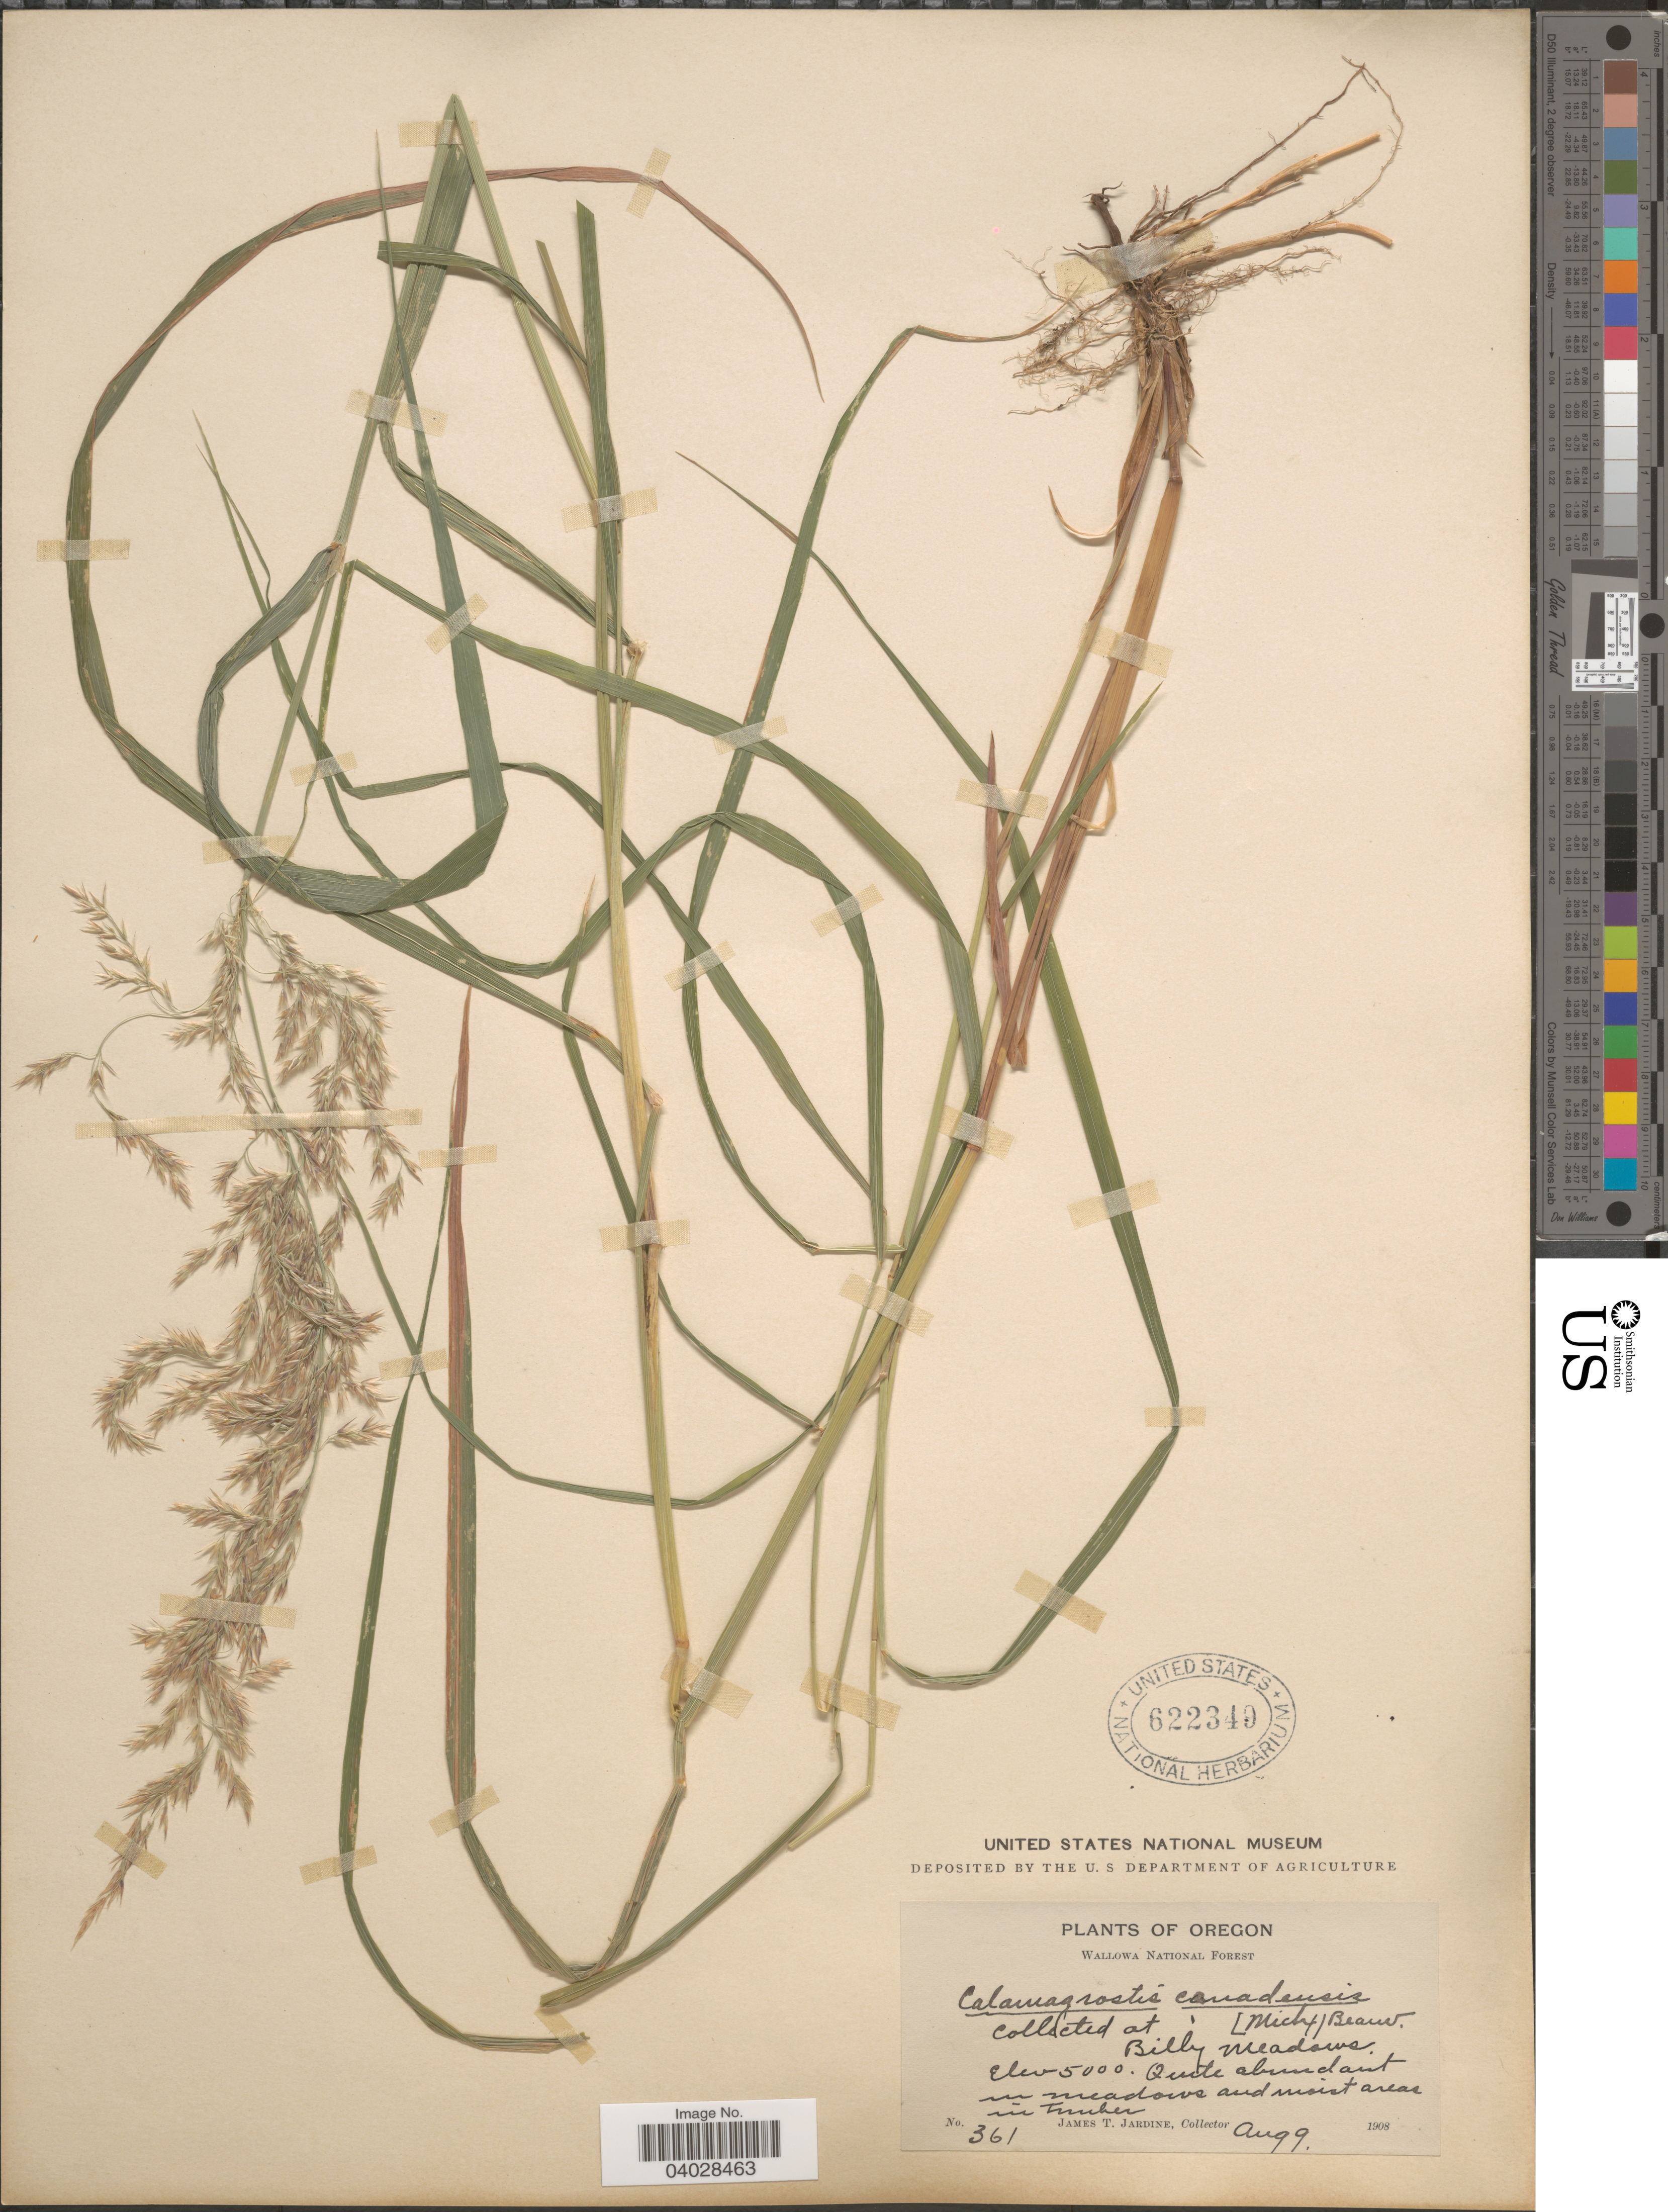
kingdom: Plantae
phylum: Tracheophyta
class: Liliopsida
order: Poales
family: Poaceae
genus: Calamagrostis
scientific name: Calamagrostis canadensis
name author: (Michx.) P. Beauv.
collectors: J. T. Jardine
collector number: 361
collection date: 1908-08-09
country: United States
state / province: Oregon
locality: Wallowa National Forest. Billy Meadows.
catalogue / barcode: US 622349